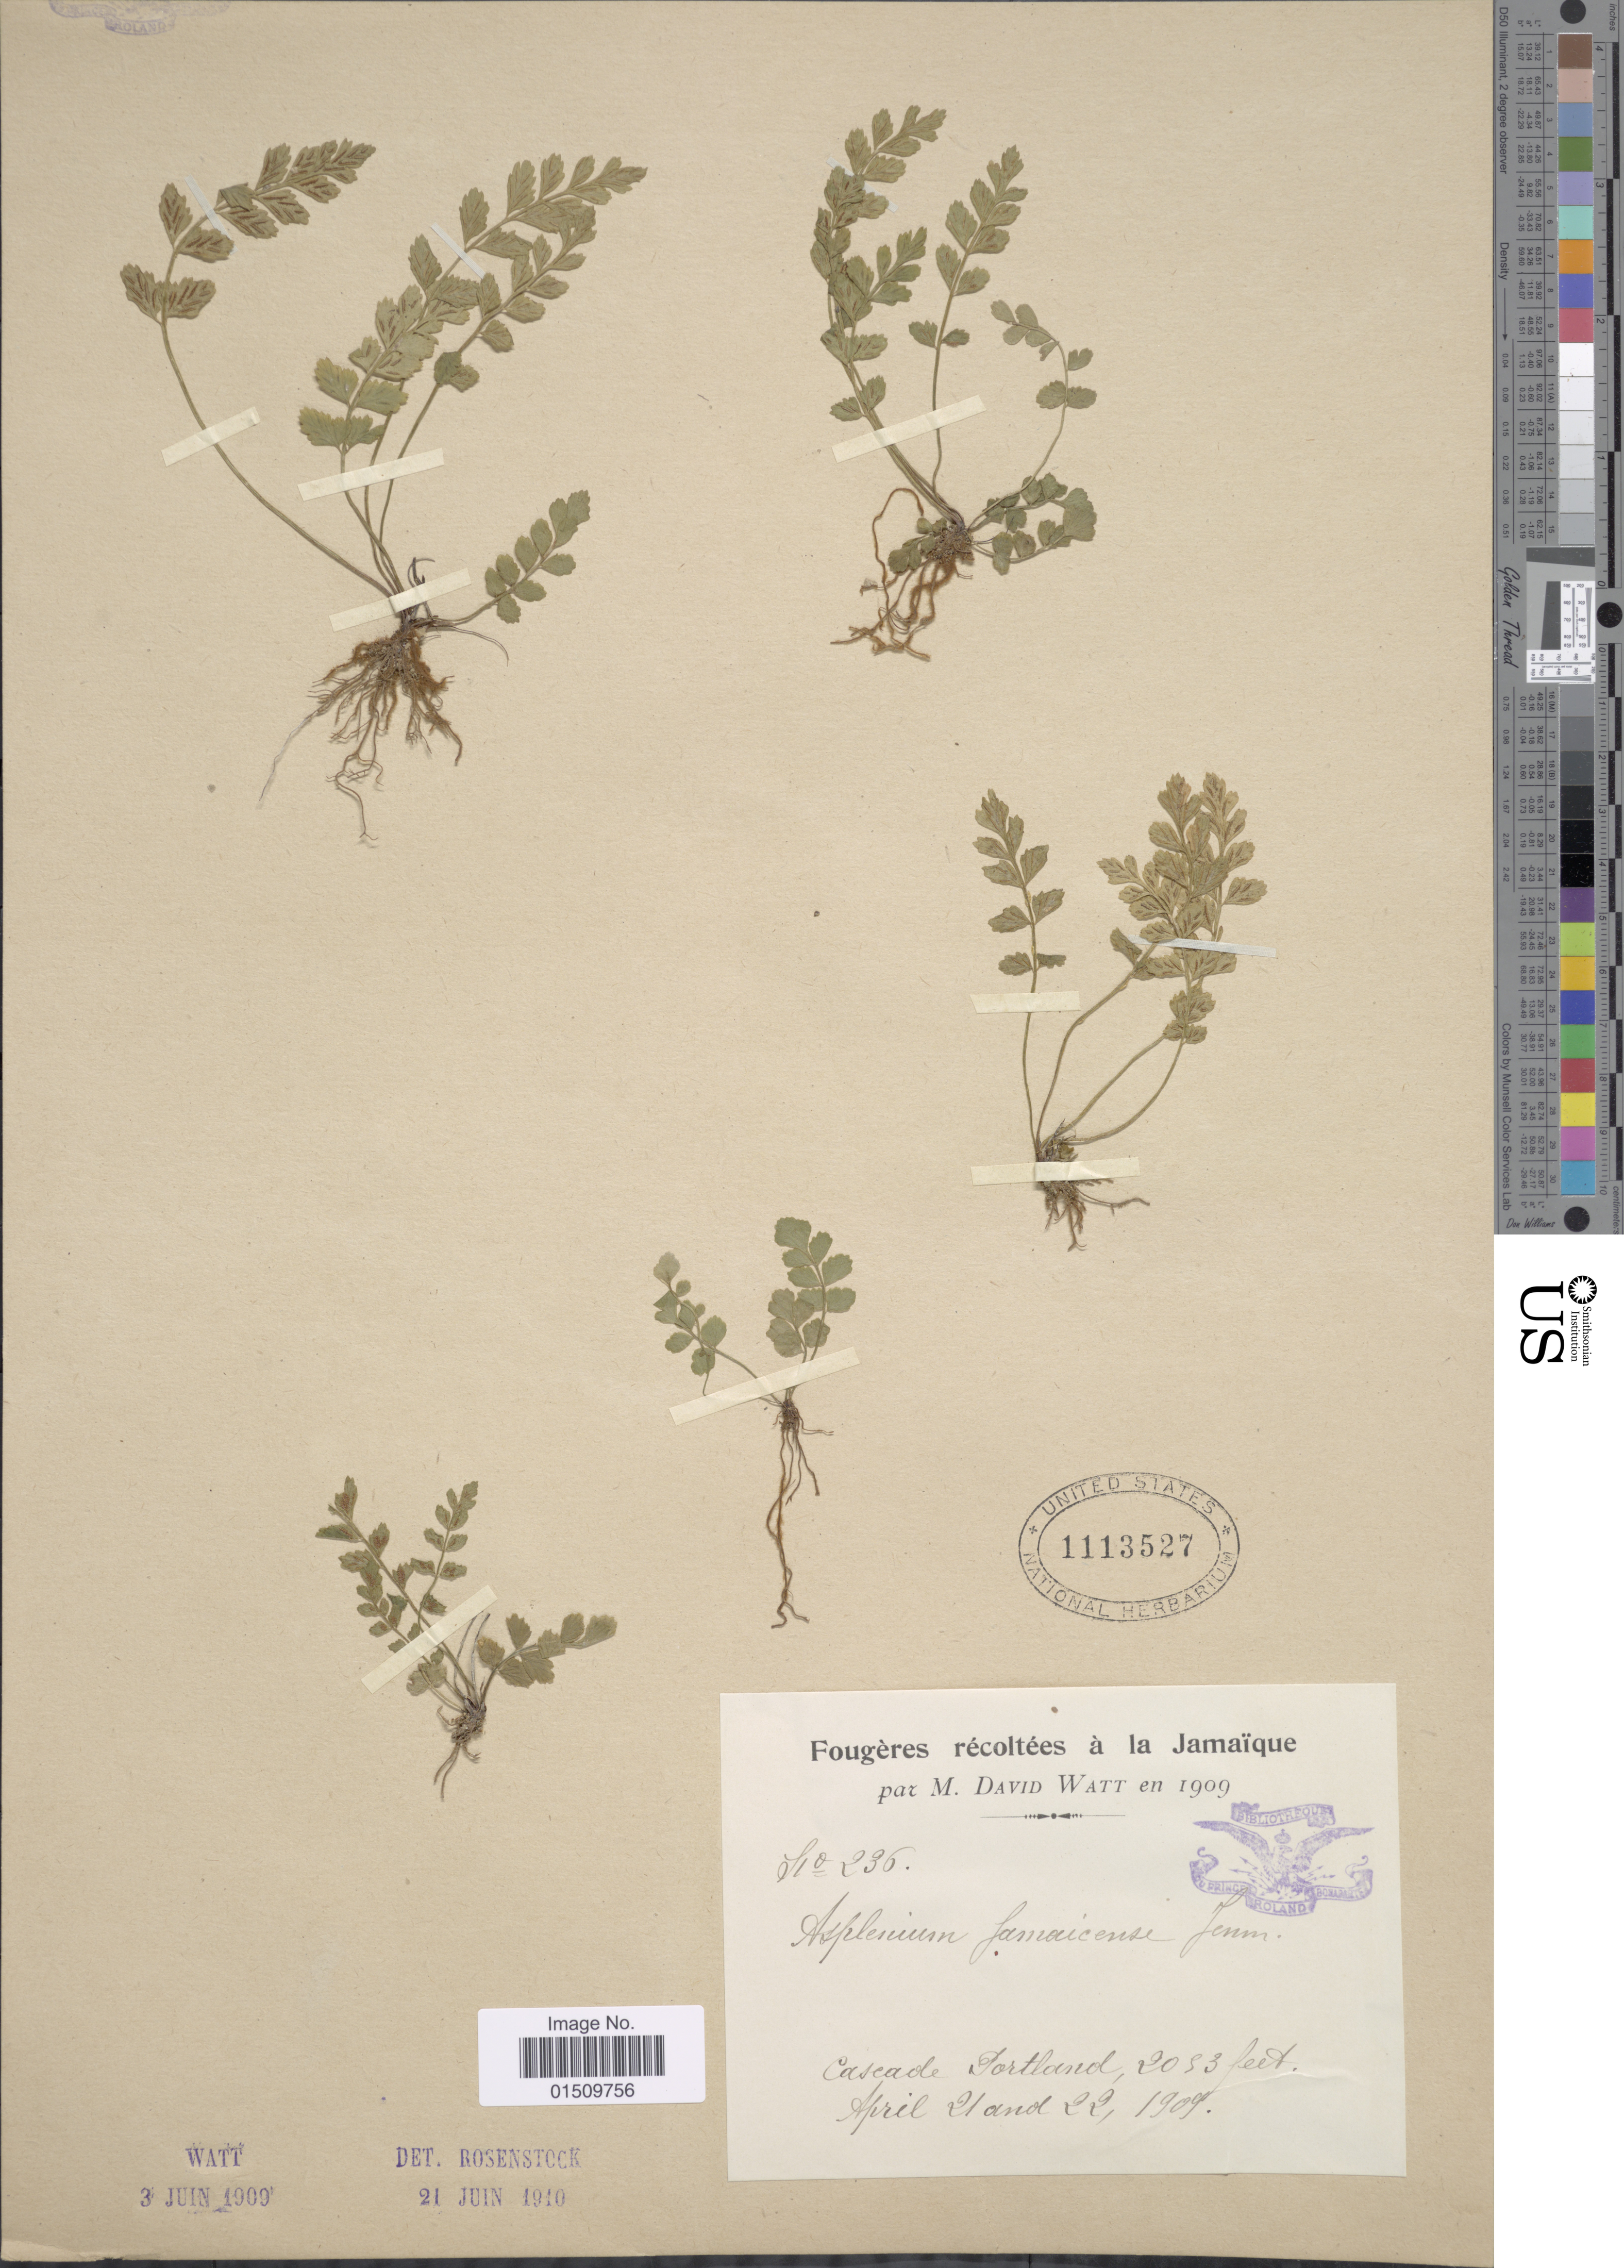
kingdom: Plantae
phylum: Tracheophyta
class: Polypodiopsida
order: Polypodiales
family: Aspleniaceae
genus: Asplenium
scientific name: Asplenium trichomanes-dentatum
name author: L.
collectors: D. A. P. Watt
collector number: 236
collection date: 1909-04-21/1909-04-22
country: Jamaica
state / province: Portland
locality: Jamaique, Cascade Portland.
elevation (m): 626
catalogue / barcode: US 1113527